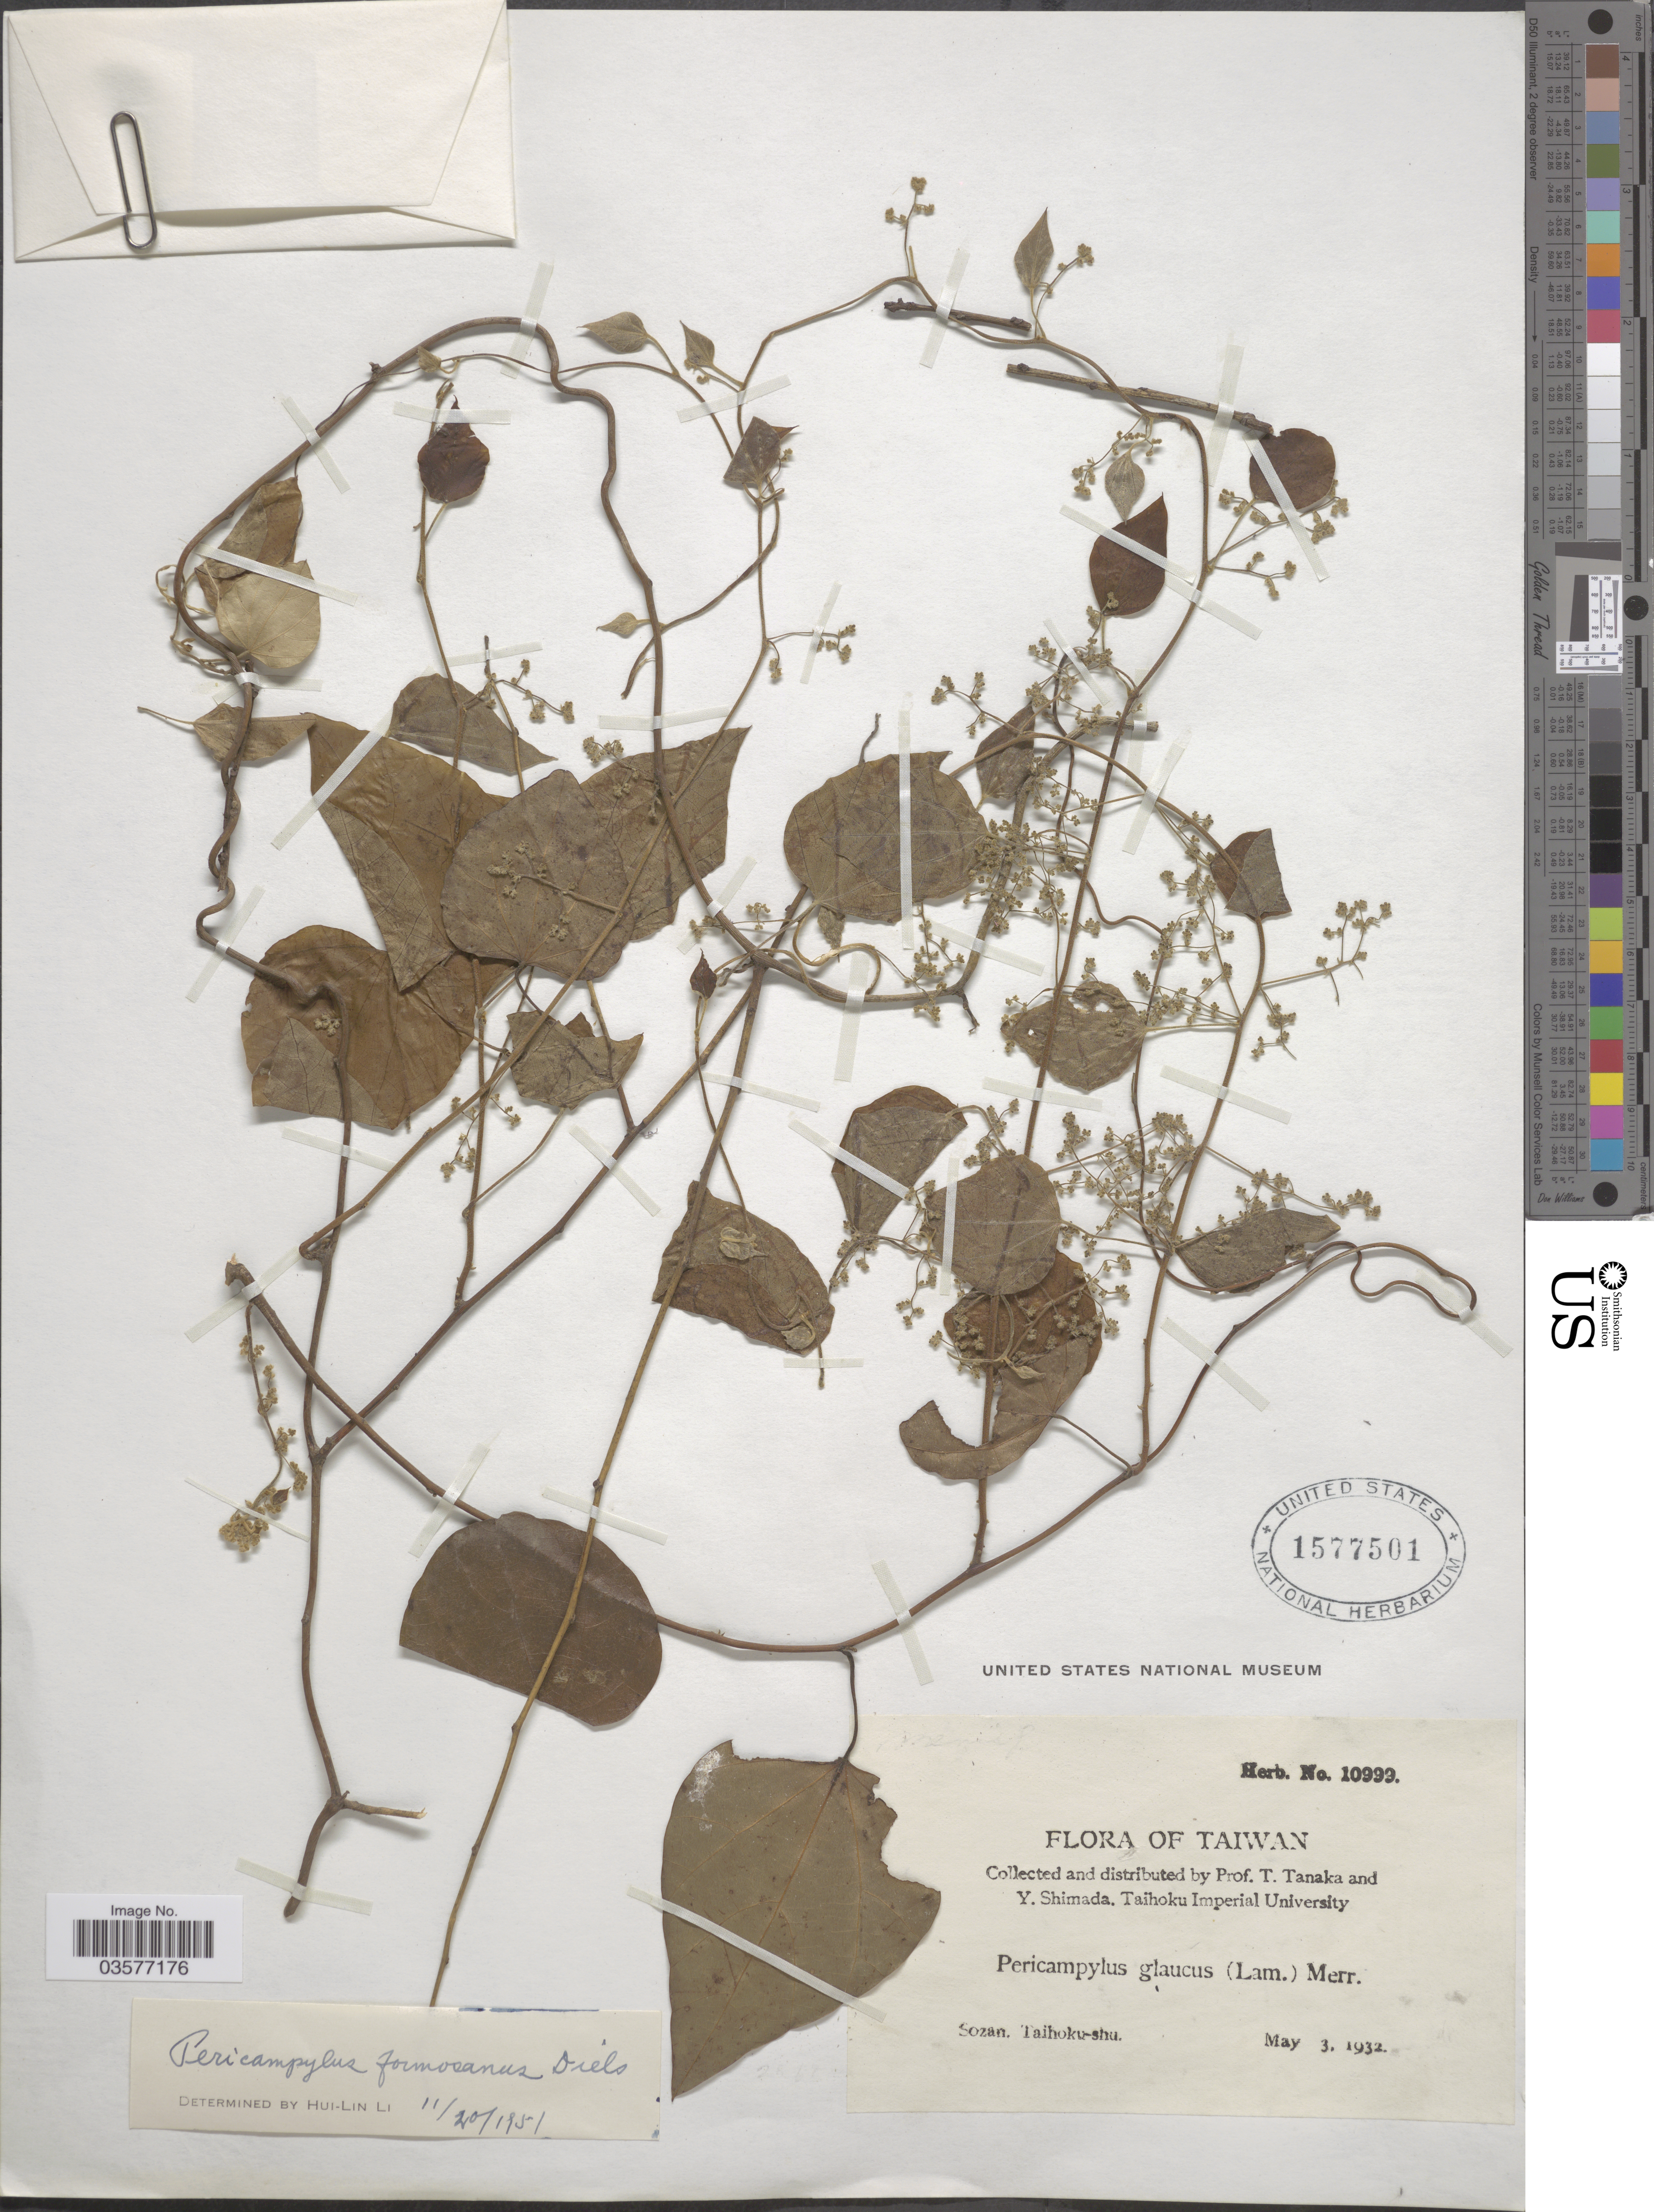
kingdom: Plantae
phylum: Tracheophyta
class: Magnoliopsida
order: Ranunculales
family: Menispermaceae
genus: Pericampylus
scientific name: Pericampylus formosanus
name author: Diels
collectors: T. Tanaka & Y. Shimada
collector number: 10999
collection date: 1932-05-03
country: Taiwan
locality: Sozan. Taihoku-shu.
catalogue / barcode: US 1577501